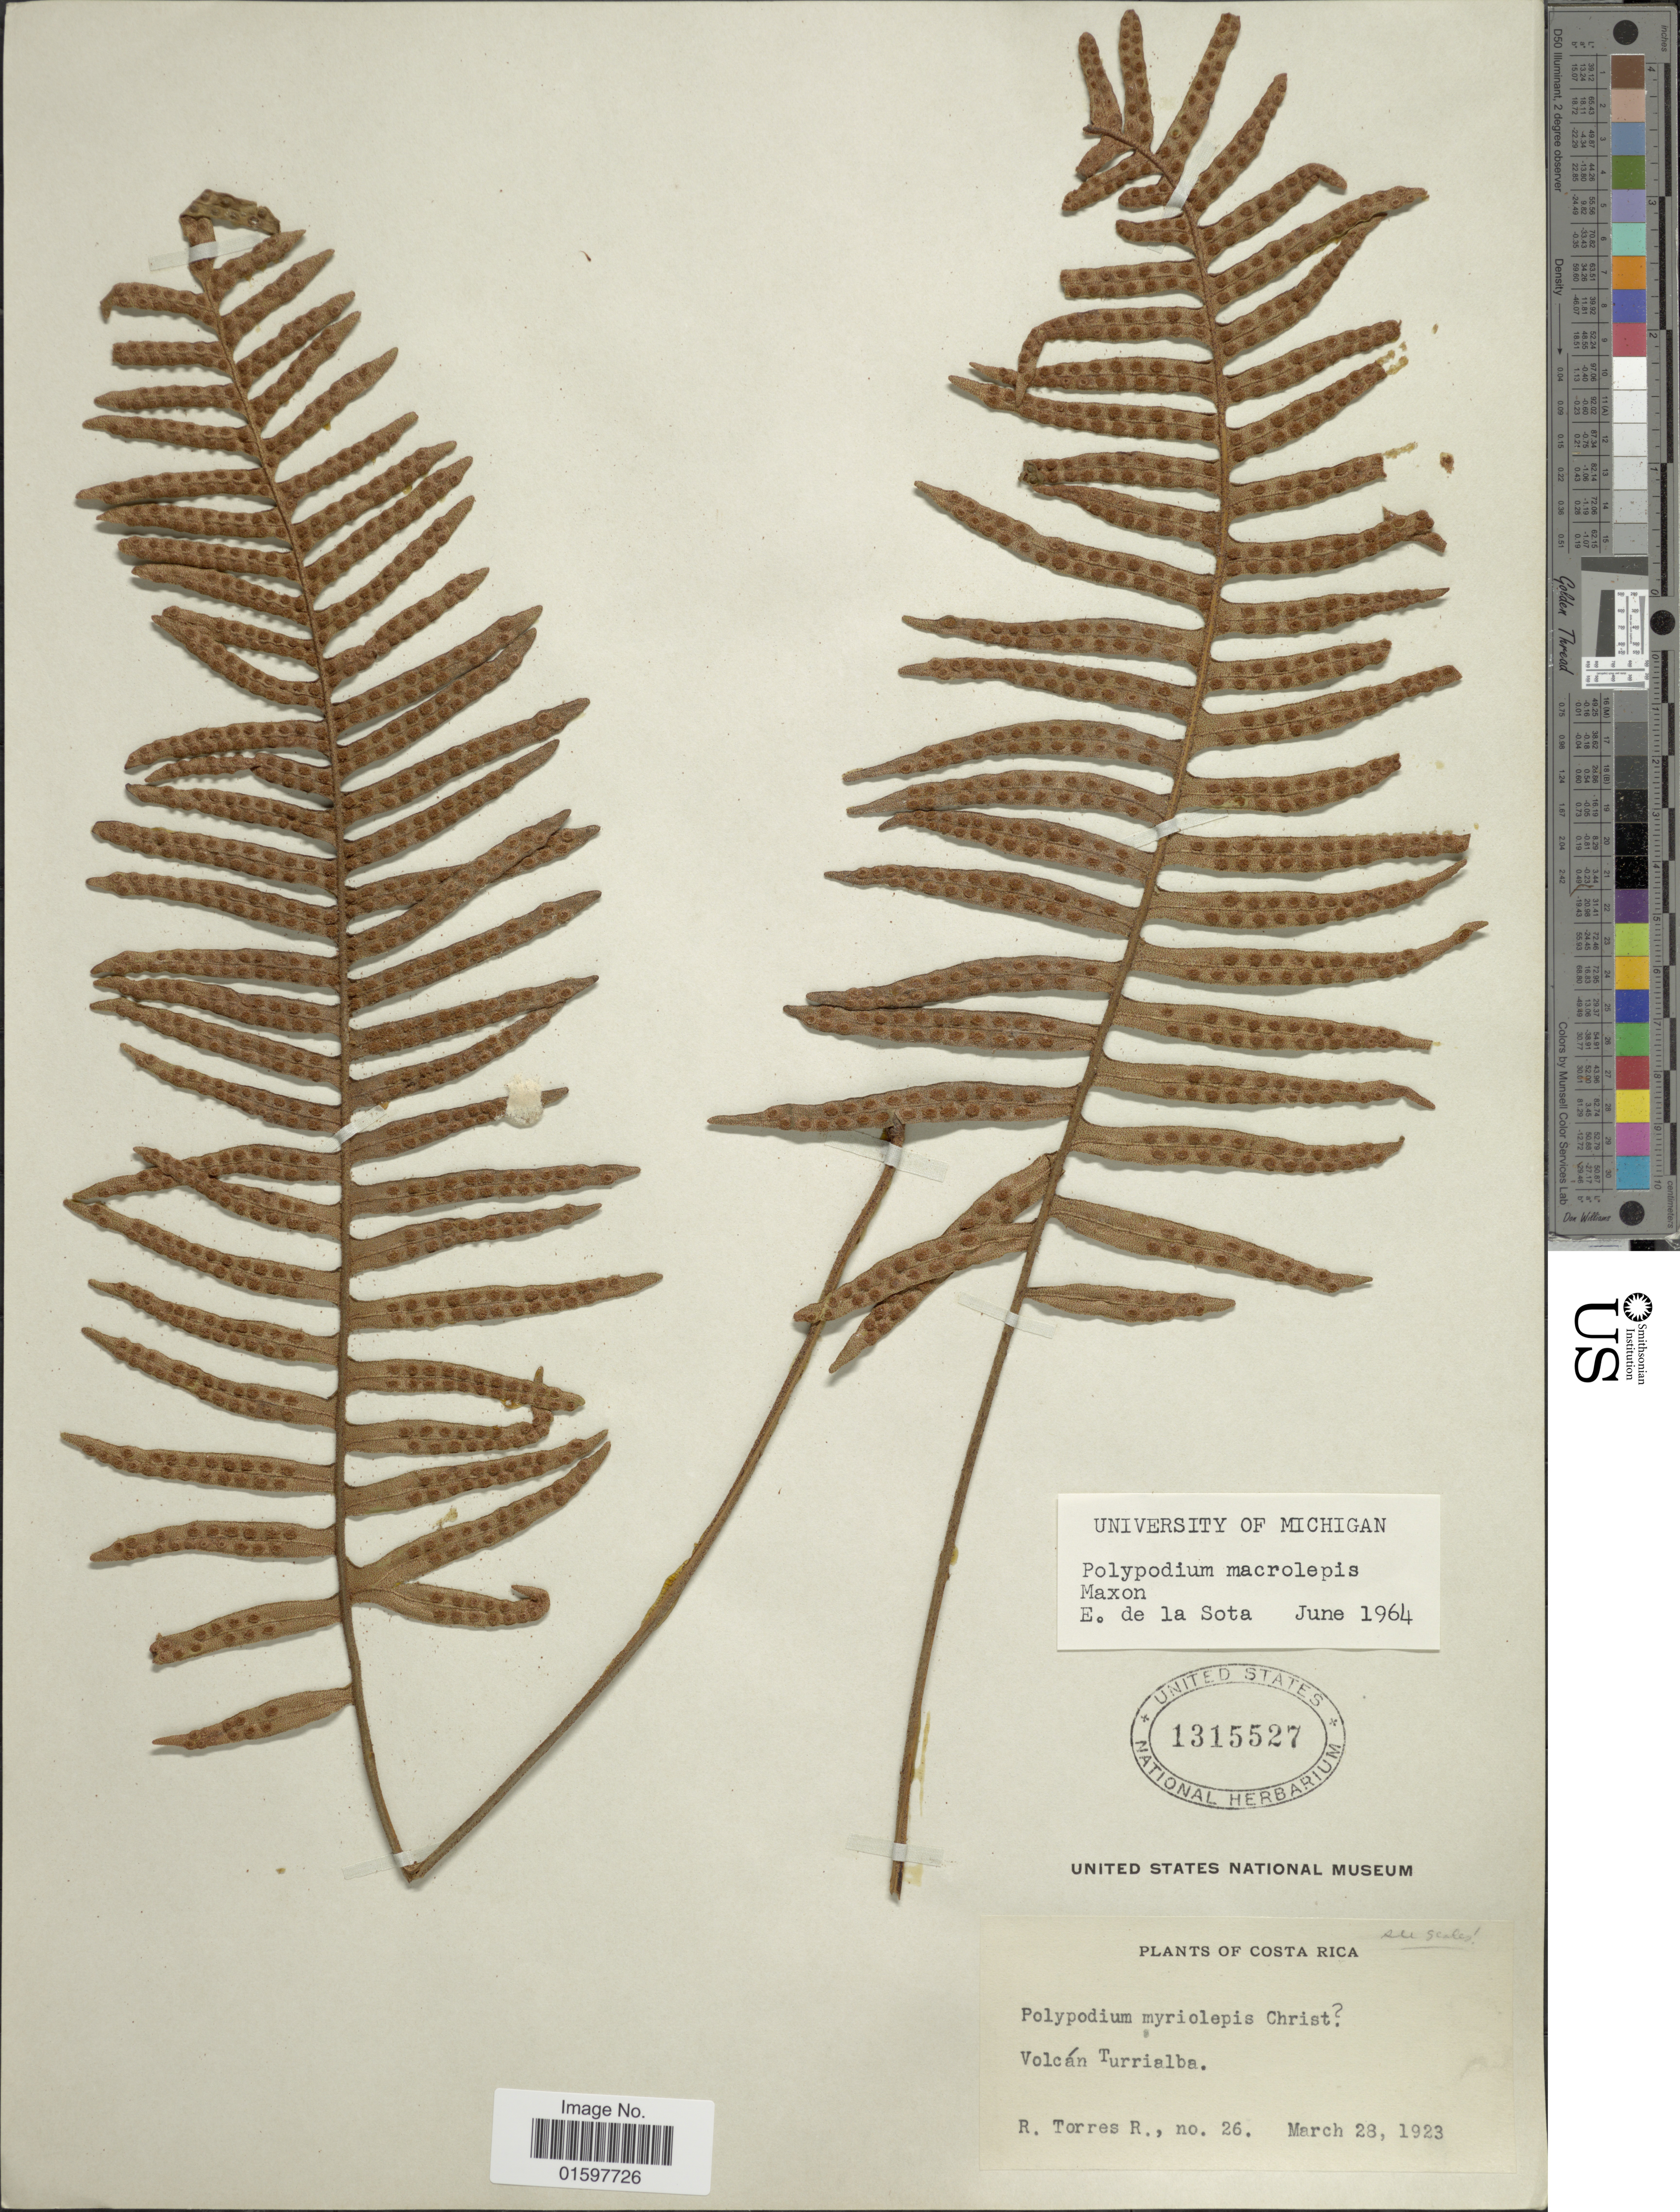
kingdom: Plantae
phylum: Tracheophyta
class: Polypodiopsida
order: Polypodiales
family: Polypodiaceae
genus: Pleopeltis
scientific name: Pleopeltis macrolepis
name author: (Maxon) A.R. Sm. & Tejero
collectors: R. Torres R.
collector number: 26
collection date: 1923-03-28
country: Costa Rica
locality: Volcám Turrialba.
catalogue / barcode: US 1315527